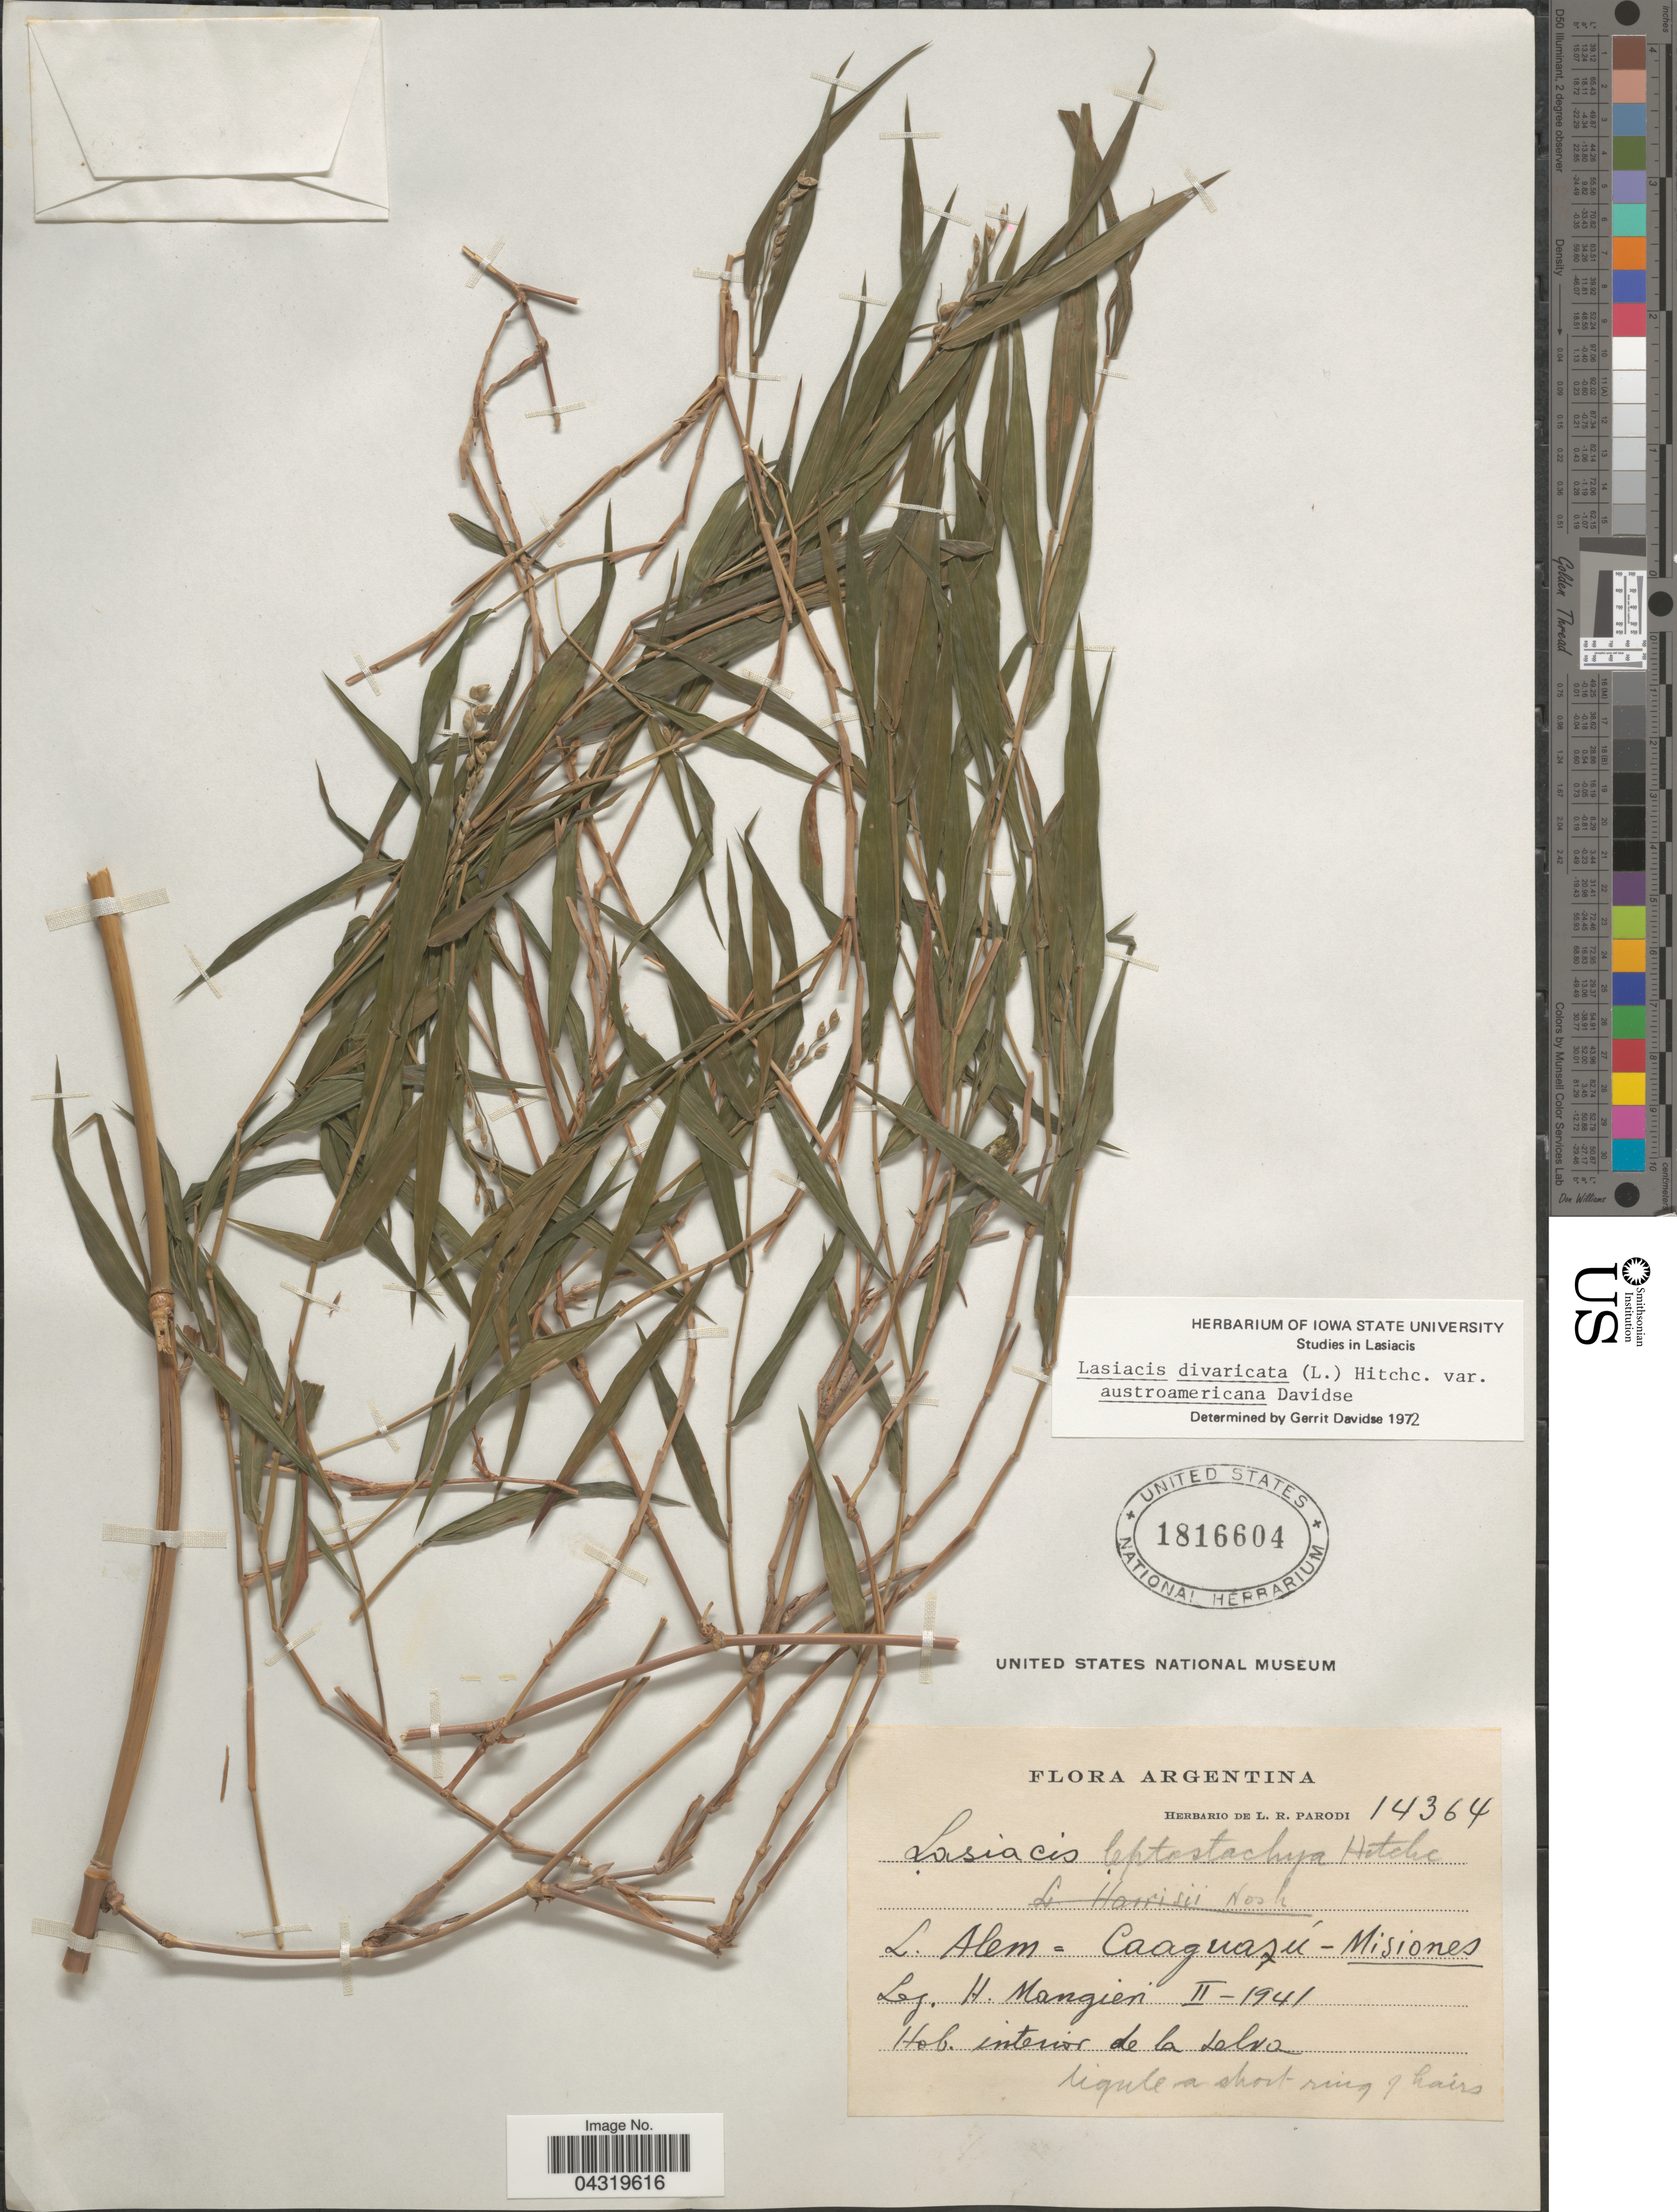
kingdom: Plantae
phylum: Tracheophyta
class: Liliopsida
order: Poales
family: Poaceae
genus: Lasiacis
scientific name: Lasiacis divaricata var. austroamericana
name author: Davidse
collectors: H. Mangieri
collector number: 14364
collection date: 1941-02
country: Argentina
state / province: Misiones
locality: L. Alem = Caaguazú.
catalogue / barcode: US 1816604